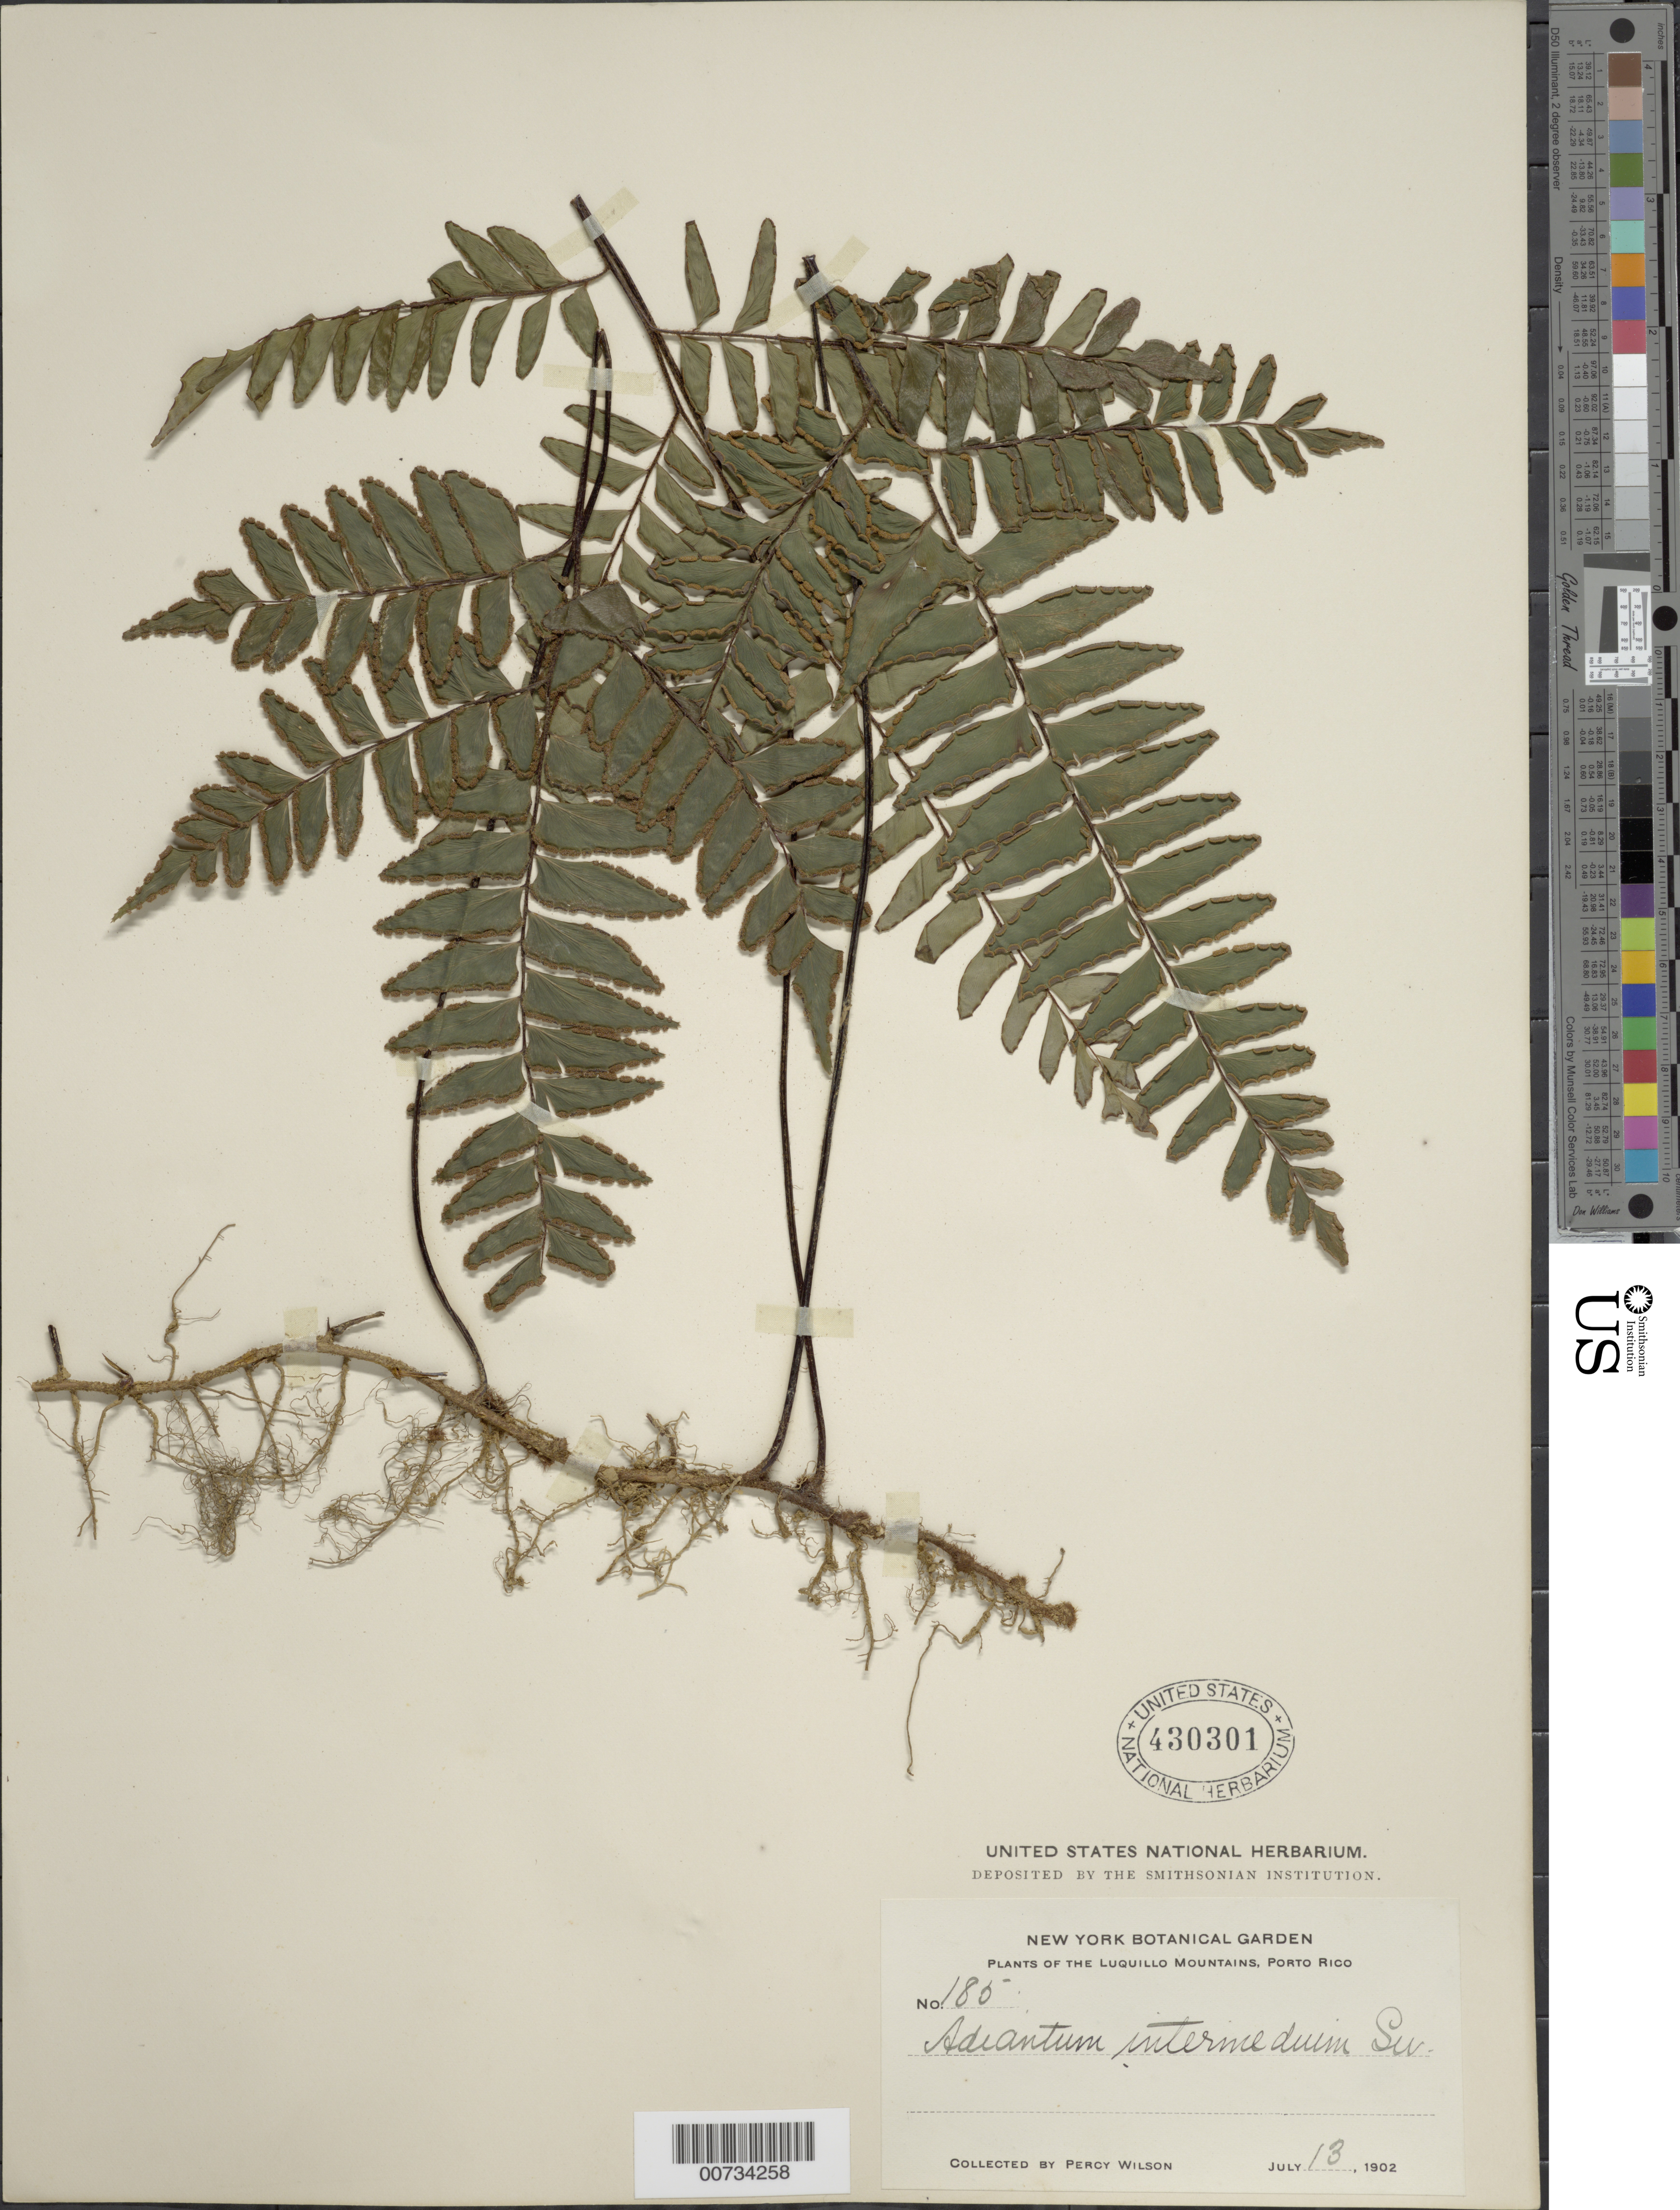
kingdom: Plantae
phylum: Tracheophyta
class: Polypodiopsida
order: Polypodiales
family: Pteridaceae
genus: Adiantum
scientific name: Adiantum latifolium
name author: Lam.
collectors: P. Wilson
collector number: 185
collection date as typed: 13 Jul 1902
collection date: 1902-07-13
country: Puerto Rico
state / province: Luquillo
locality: Luquillo Mts.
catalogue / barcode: US 430301